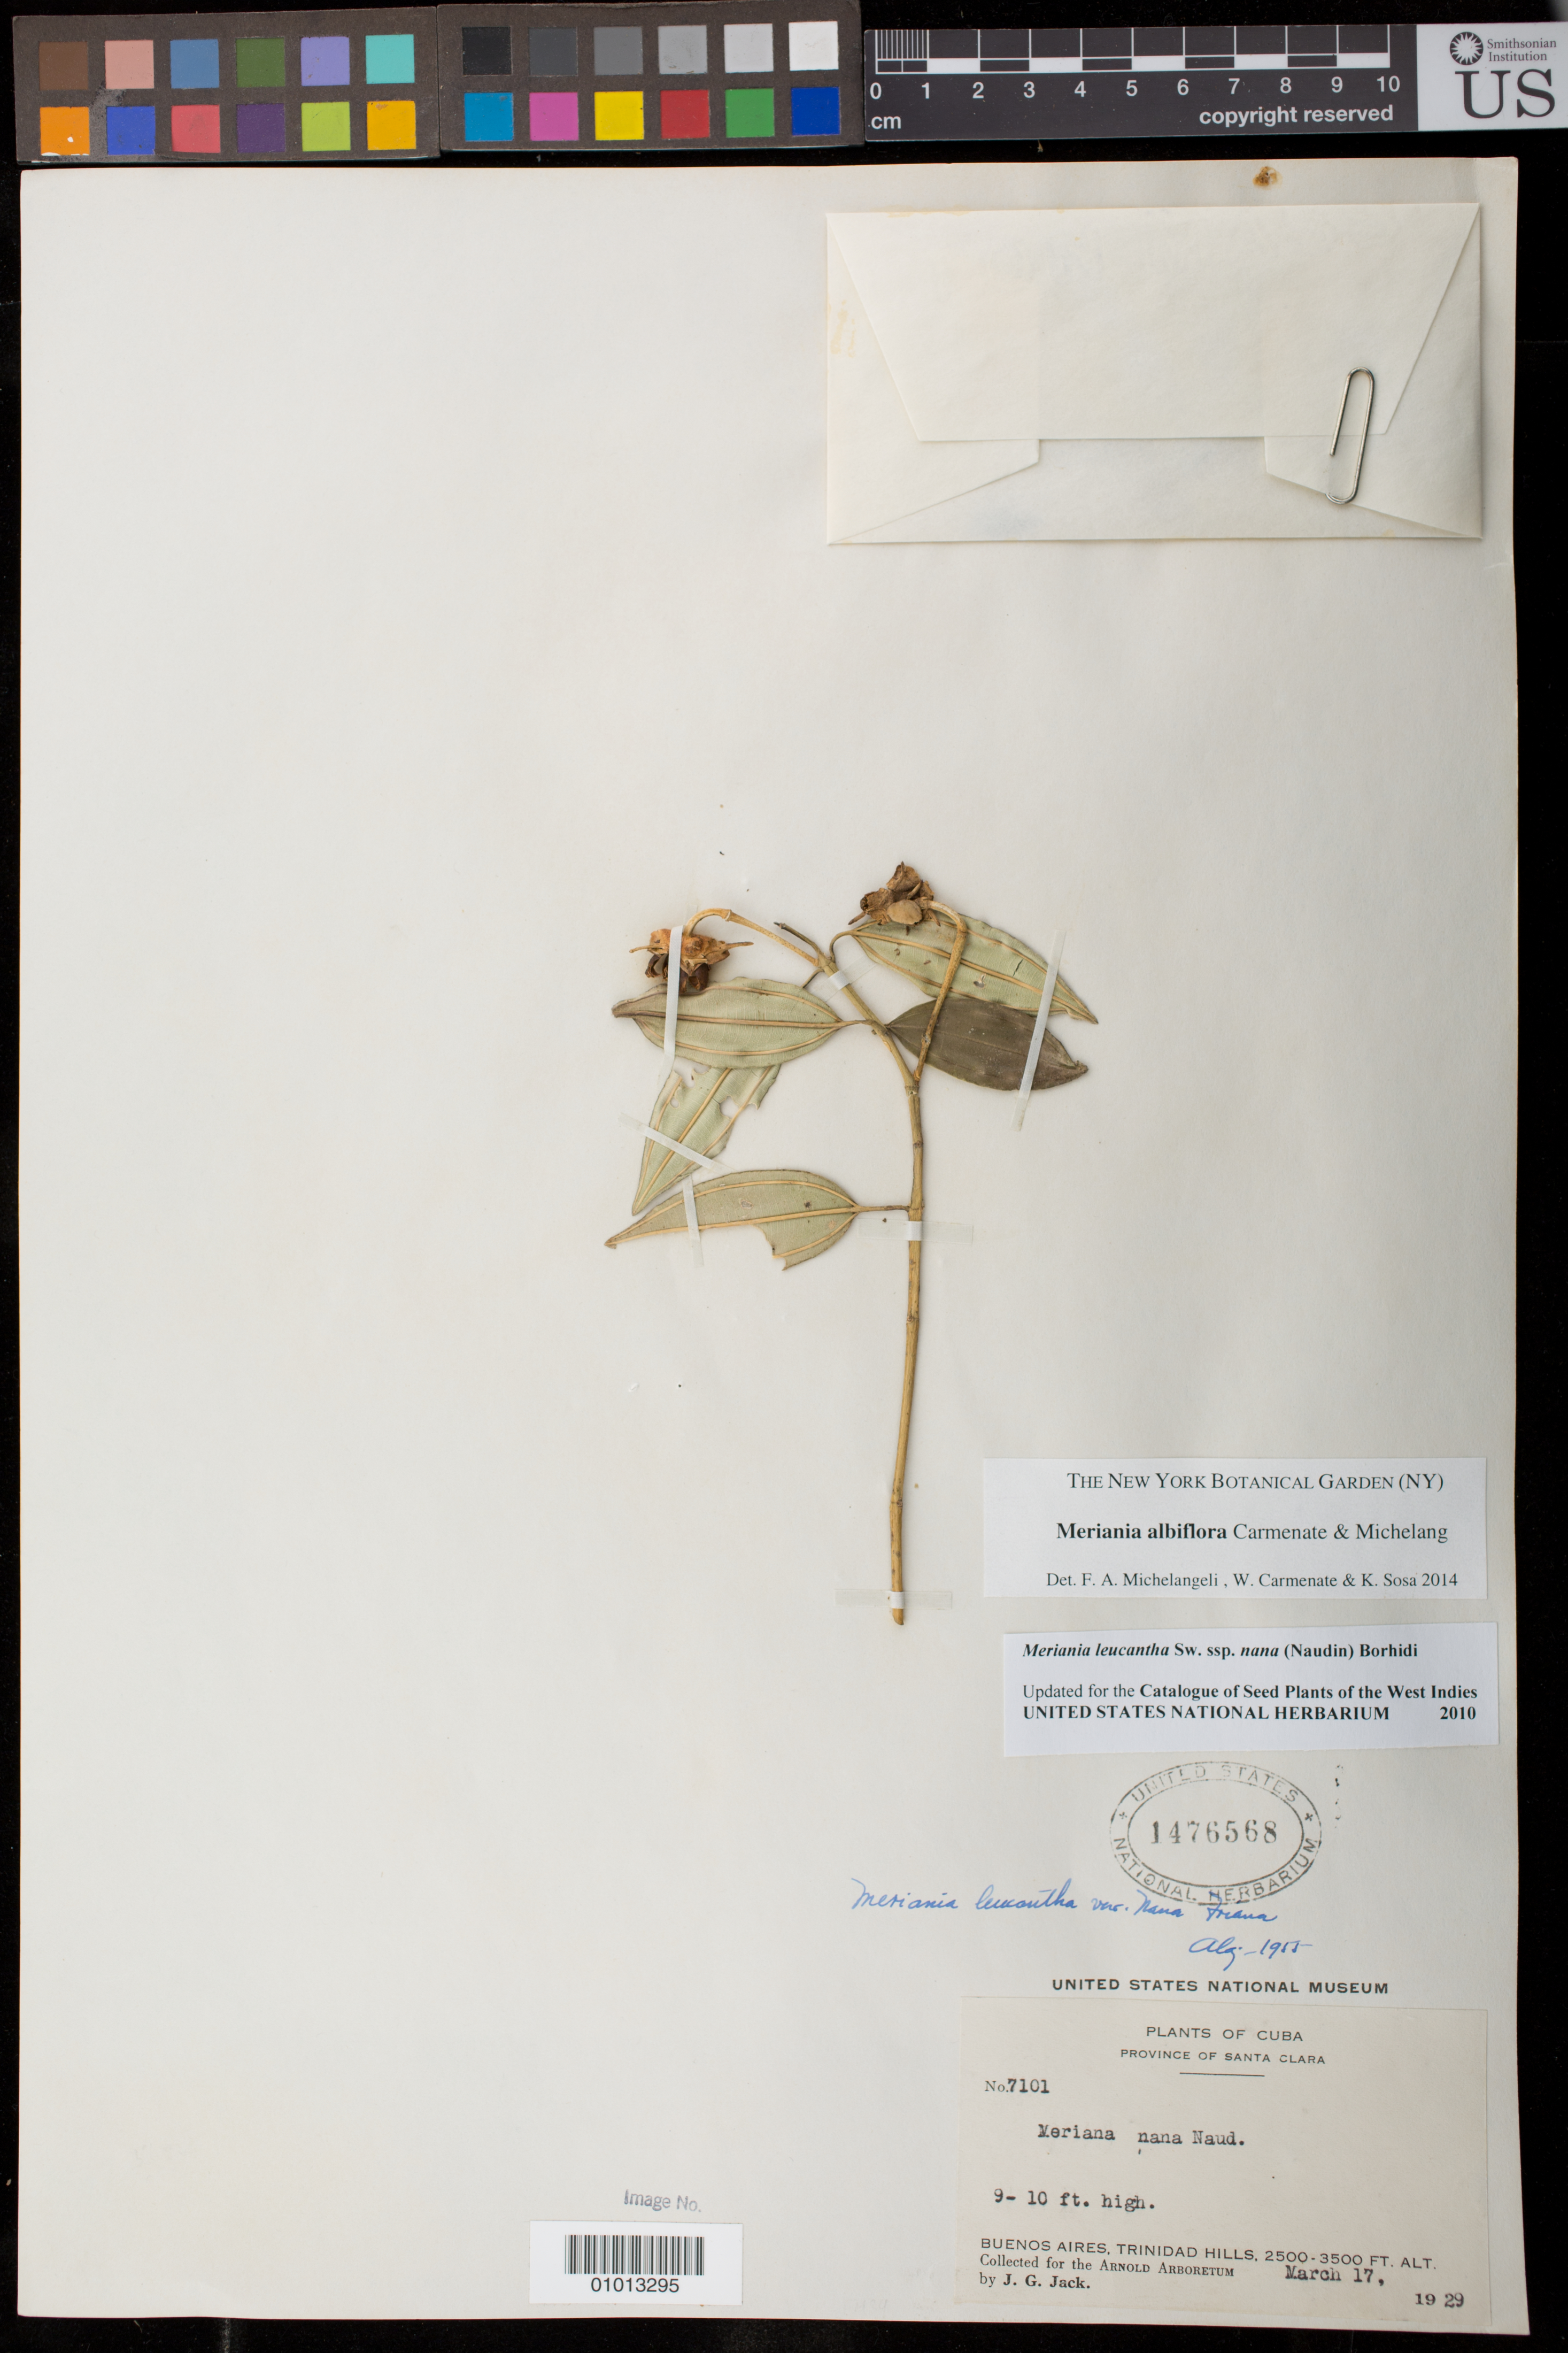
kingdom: Plantae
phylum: Tracheophyta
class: Magnoliopsida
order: Myrtales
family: Melastomataceae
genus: Meriania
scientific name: Meriania albiflora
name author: Carmenate & Michelang.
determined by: Michelangeli, F. A.; Carmenate, W.; Sosa, K.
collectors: J. G. Jack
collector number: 7101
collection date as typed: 17 Mar 1929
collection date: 1929-03-17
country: Cuba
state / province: Villa Clara (?)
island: Cuba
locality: Santa Clara [Villa Clara]. Buenos Aires, Trinidad Hills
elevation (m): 762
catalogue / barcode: US 1476568